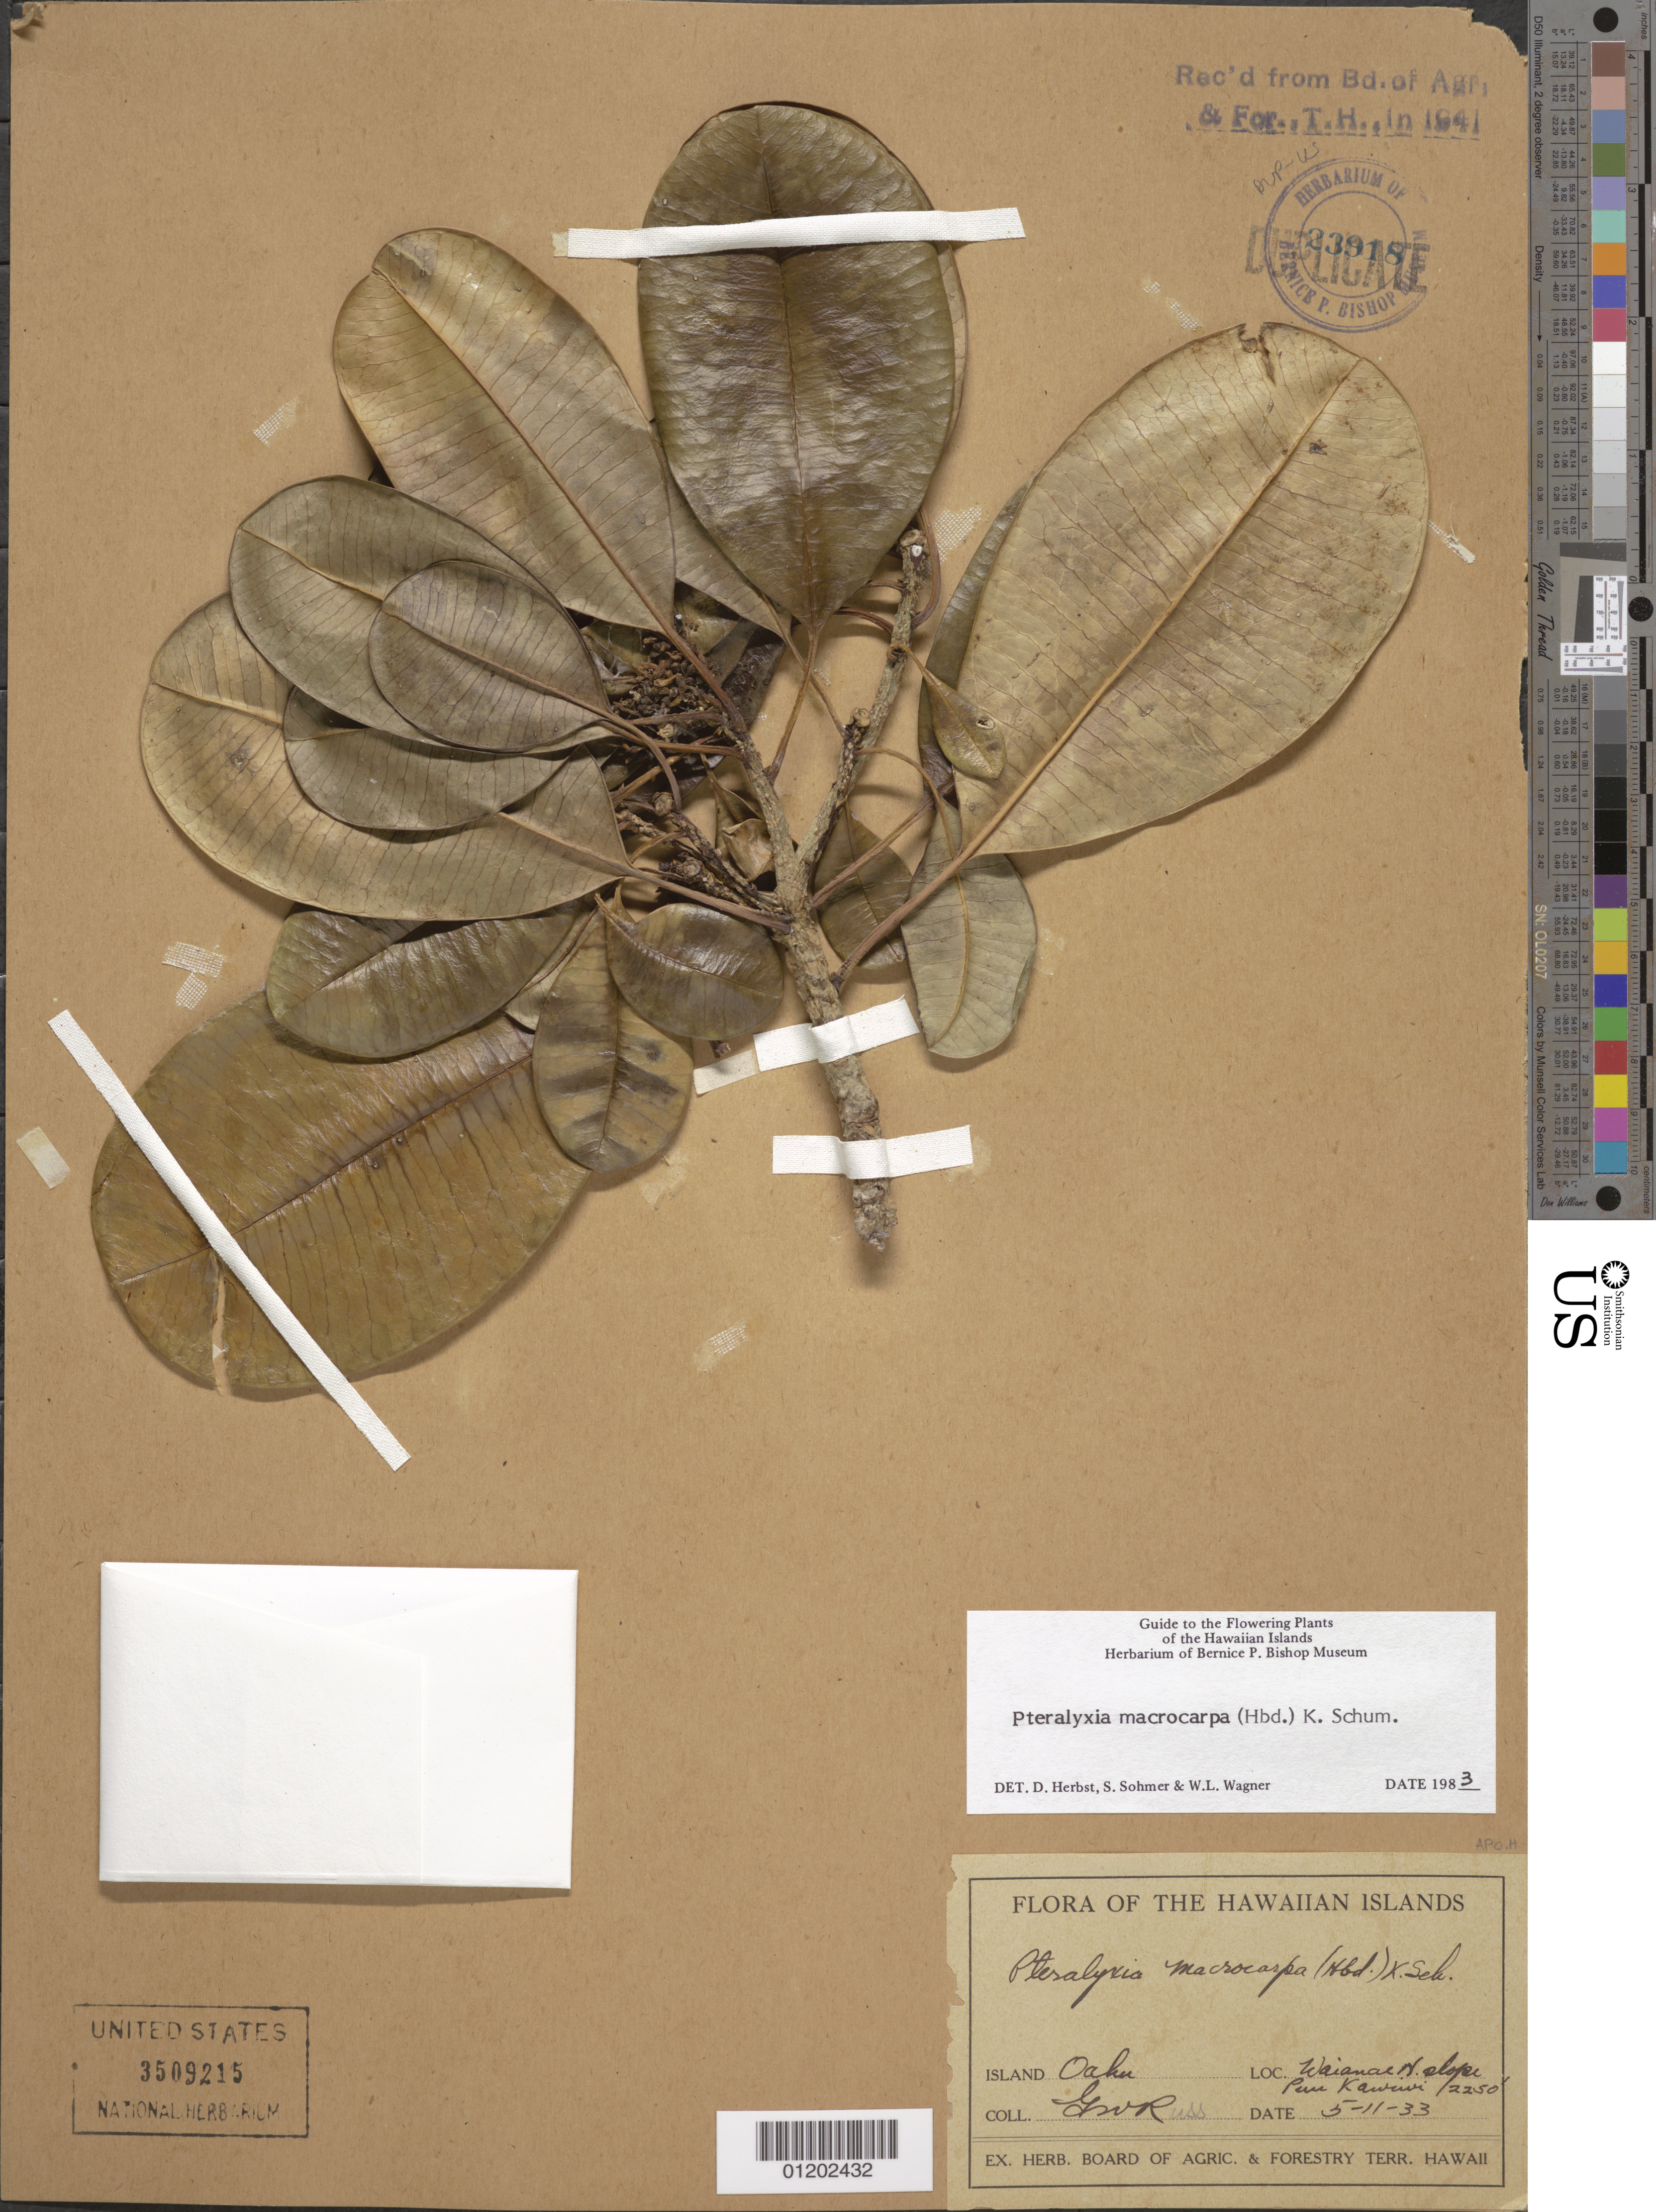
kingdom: Plantae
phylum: Tracheophyta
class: Magnoliopsida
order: Gentianales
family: Apocynaceae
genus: Pteralyxia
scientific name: Pteralyxia macrocarpa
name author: (Hillebr.) K. Schum.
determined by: Herbst, D. R.; Sohmer, S. H.; Wagner, W. L.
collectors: G. Russ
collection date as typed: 5-11-33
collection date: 1933-05-11 or 1933-11-05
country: United States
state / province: Hawaii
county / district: Honolulu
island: Oahu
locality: Waianae, W slope Puu Kawiwi.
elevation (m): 686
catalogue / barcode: US 3509215